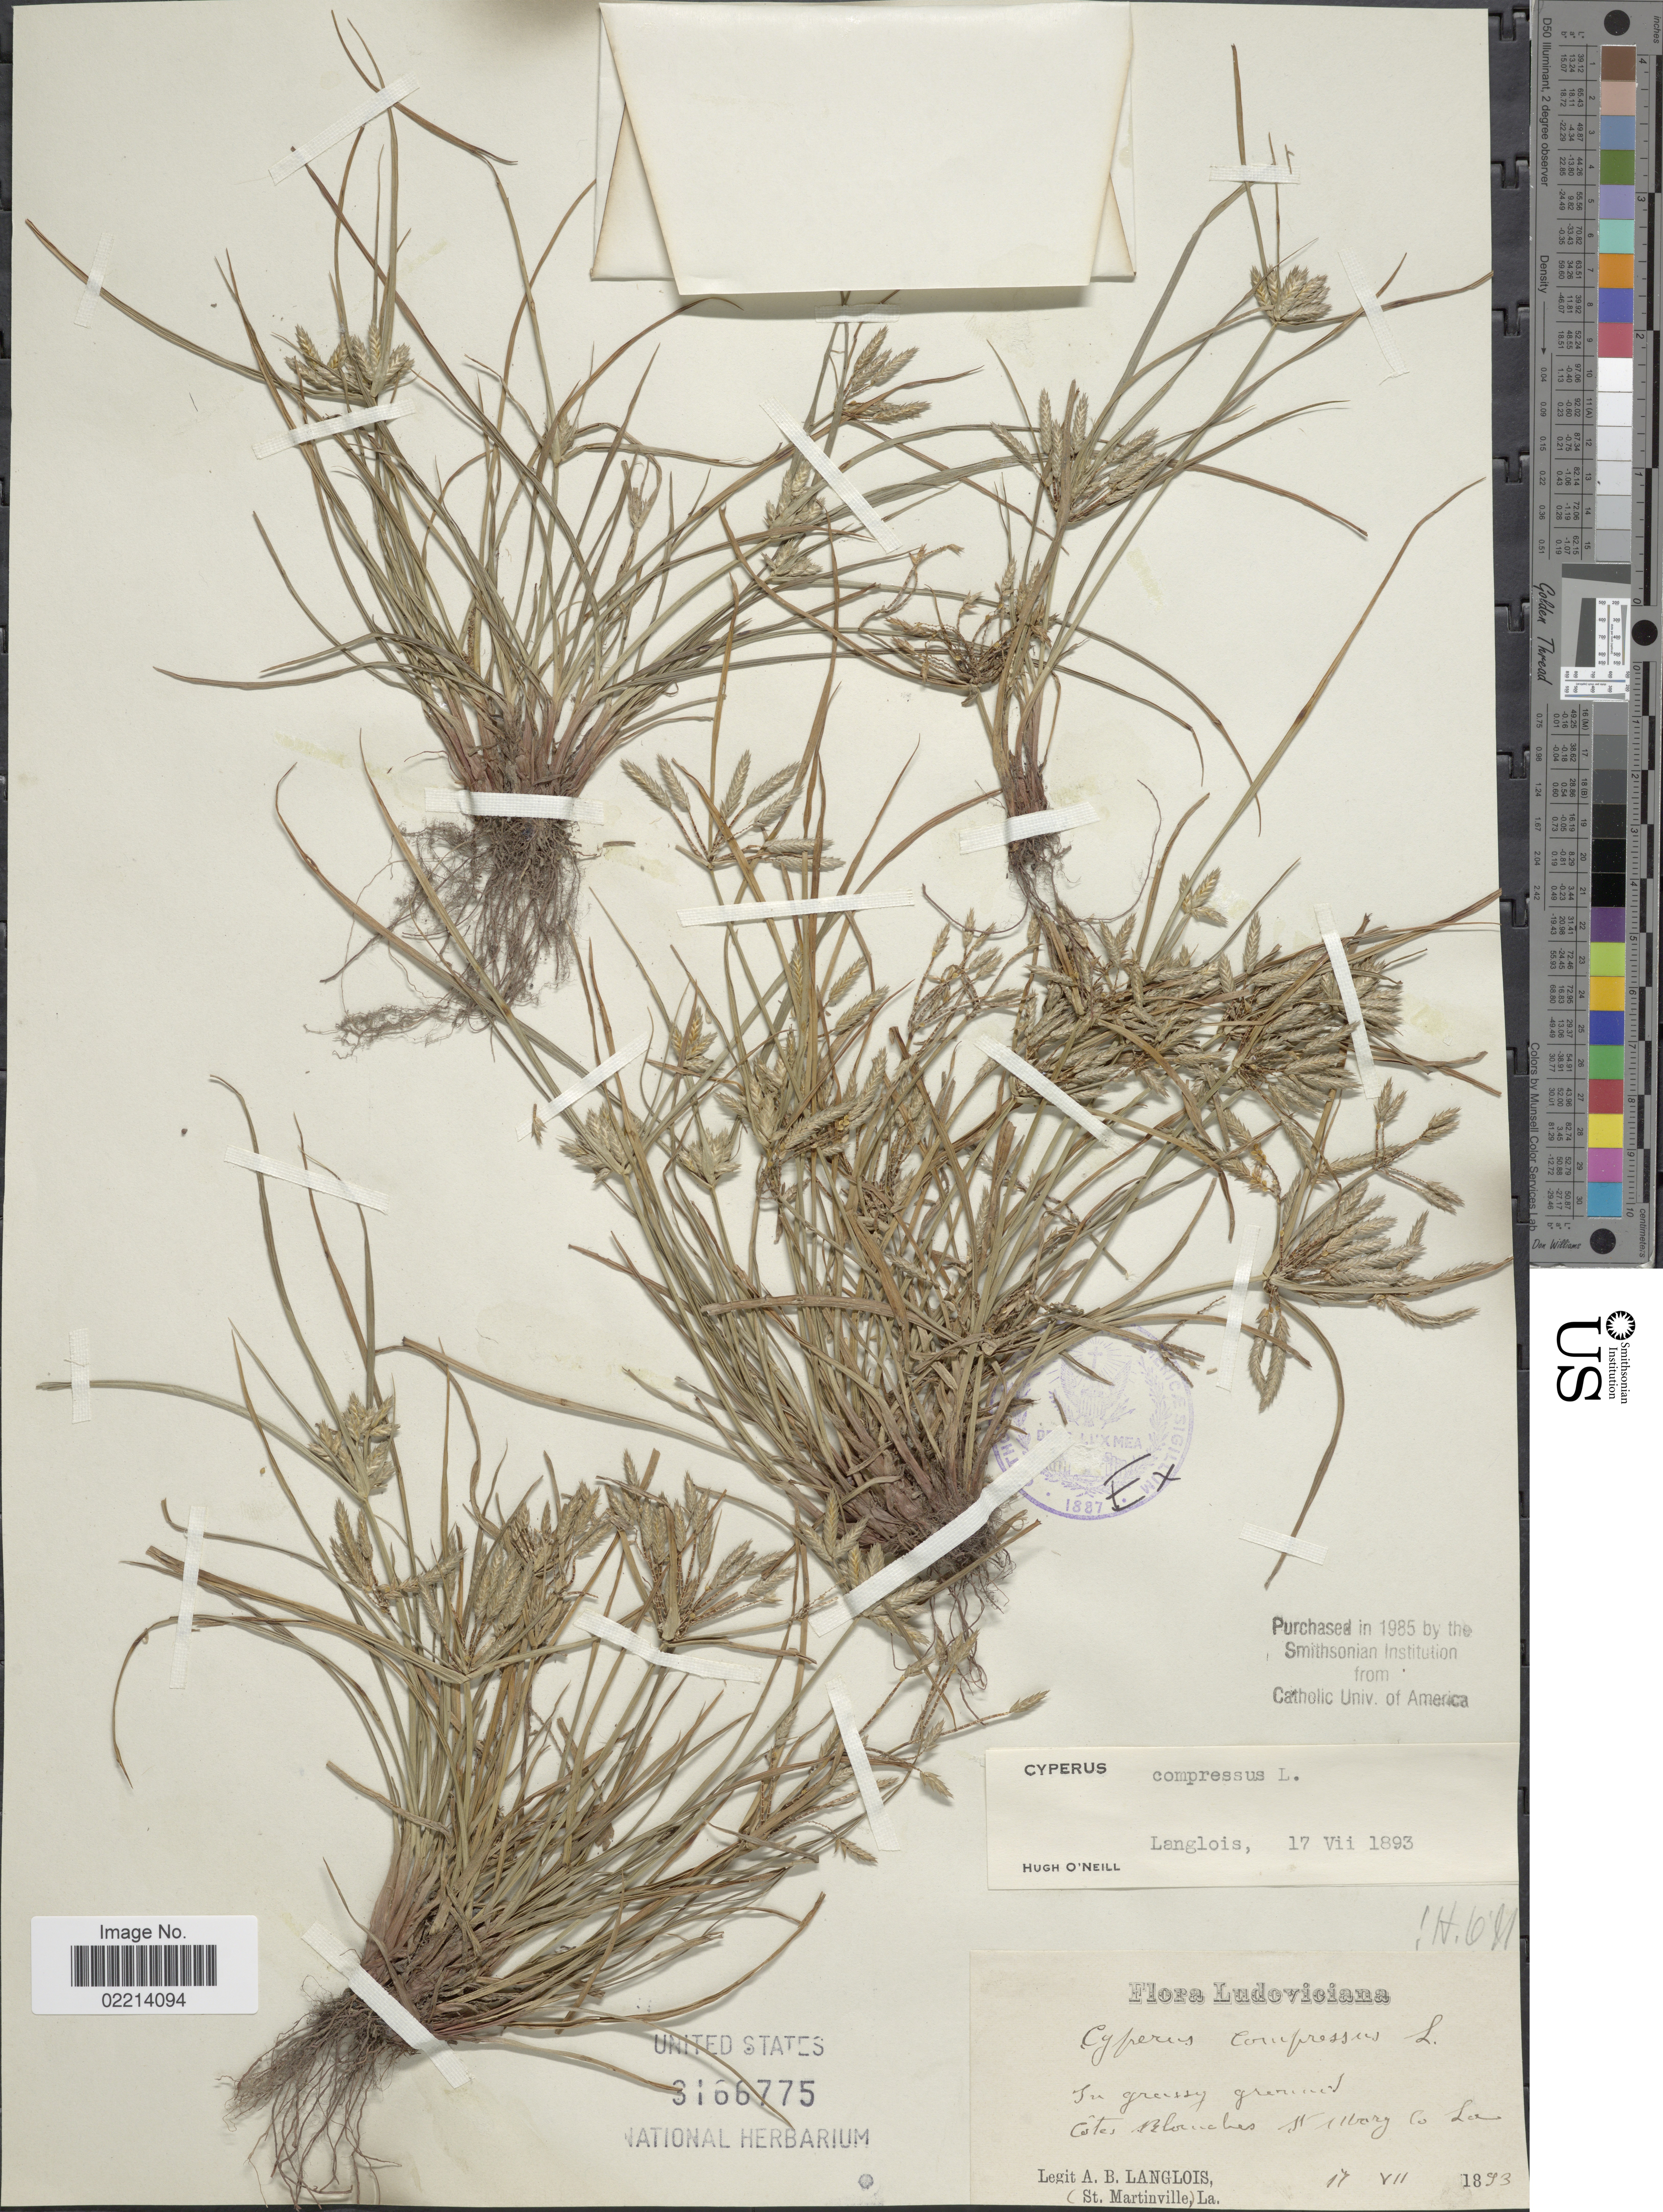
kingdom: Plantae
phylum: Tracheophyta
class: Liliopsida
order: Poales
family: Cyperaceae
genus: Cyperus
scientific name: Cyperus compressus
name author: L.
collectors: A. Langlois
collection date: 1893-07-17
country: United States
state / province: Louisiana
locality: In grassy ground. Cotes Blanches St. Mary Co.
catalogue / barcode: US 3166775